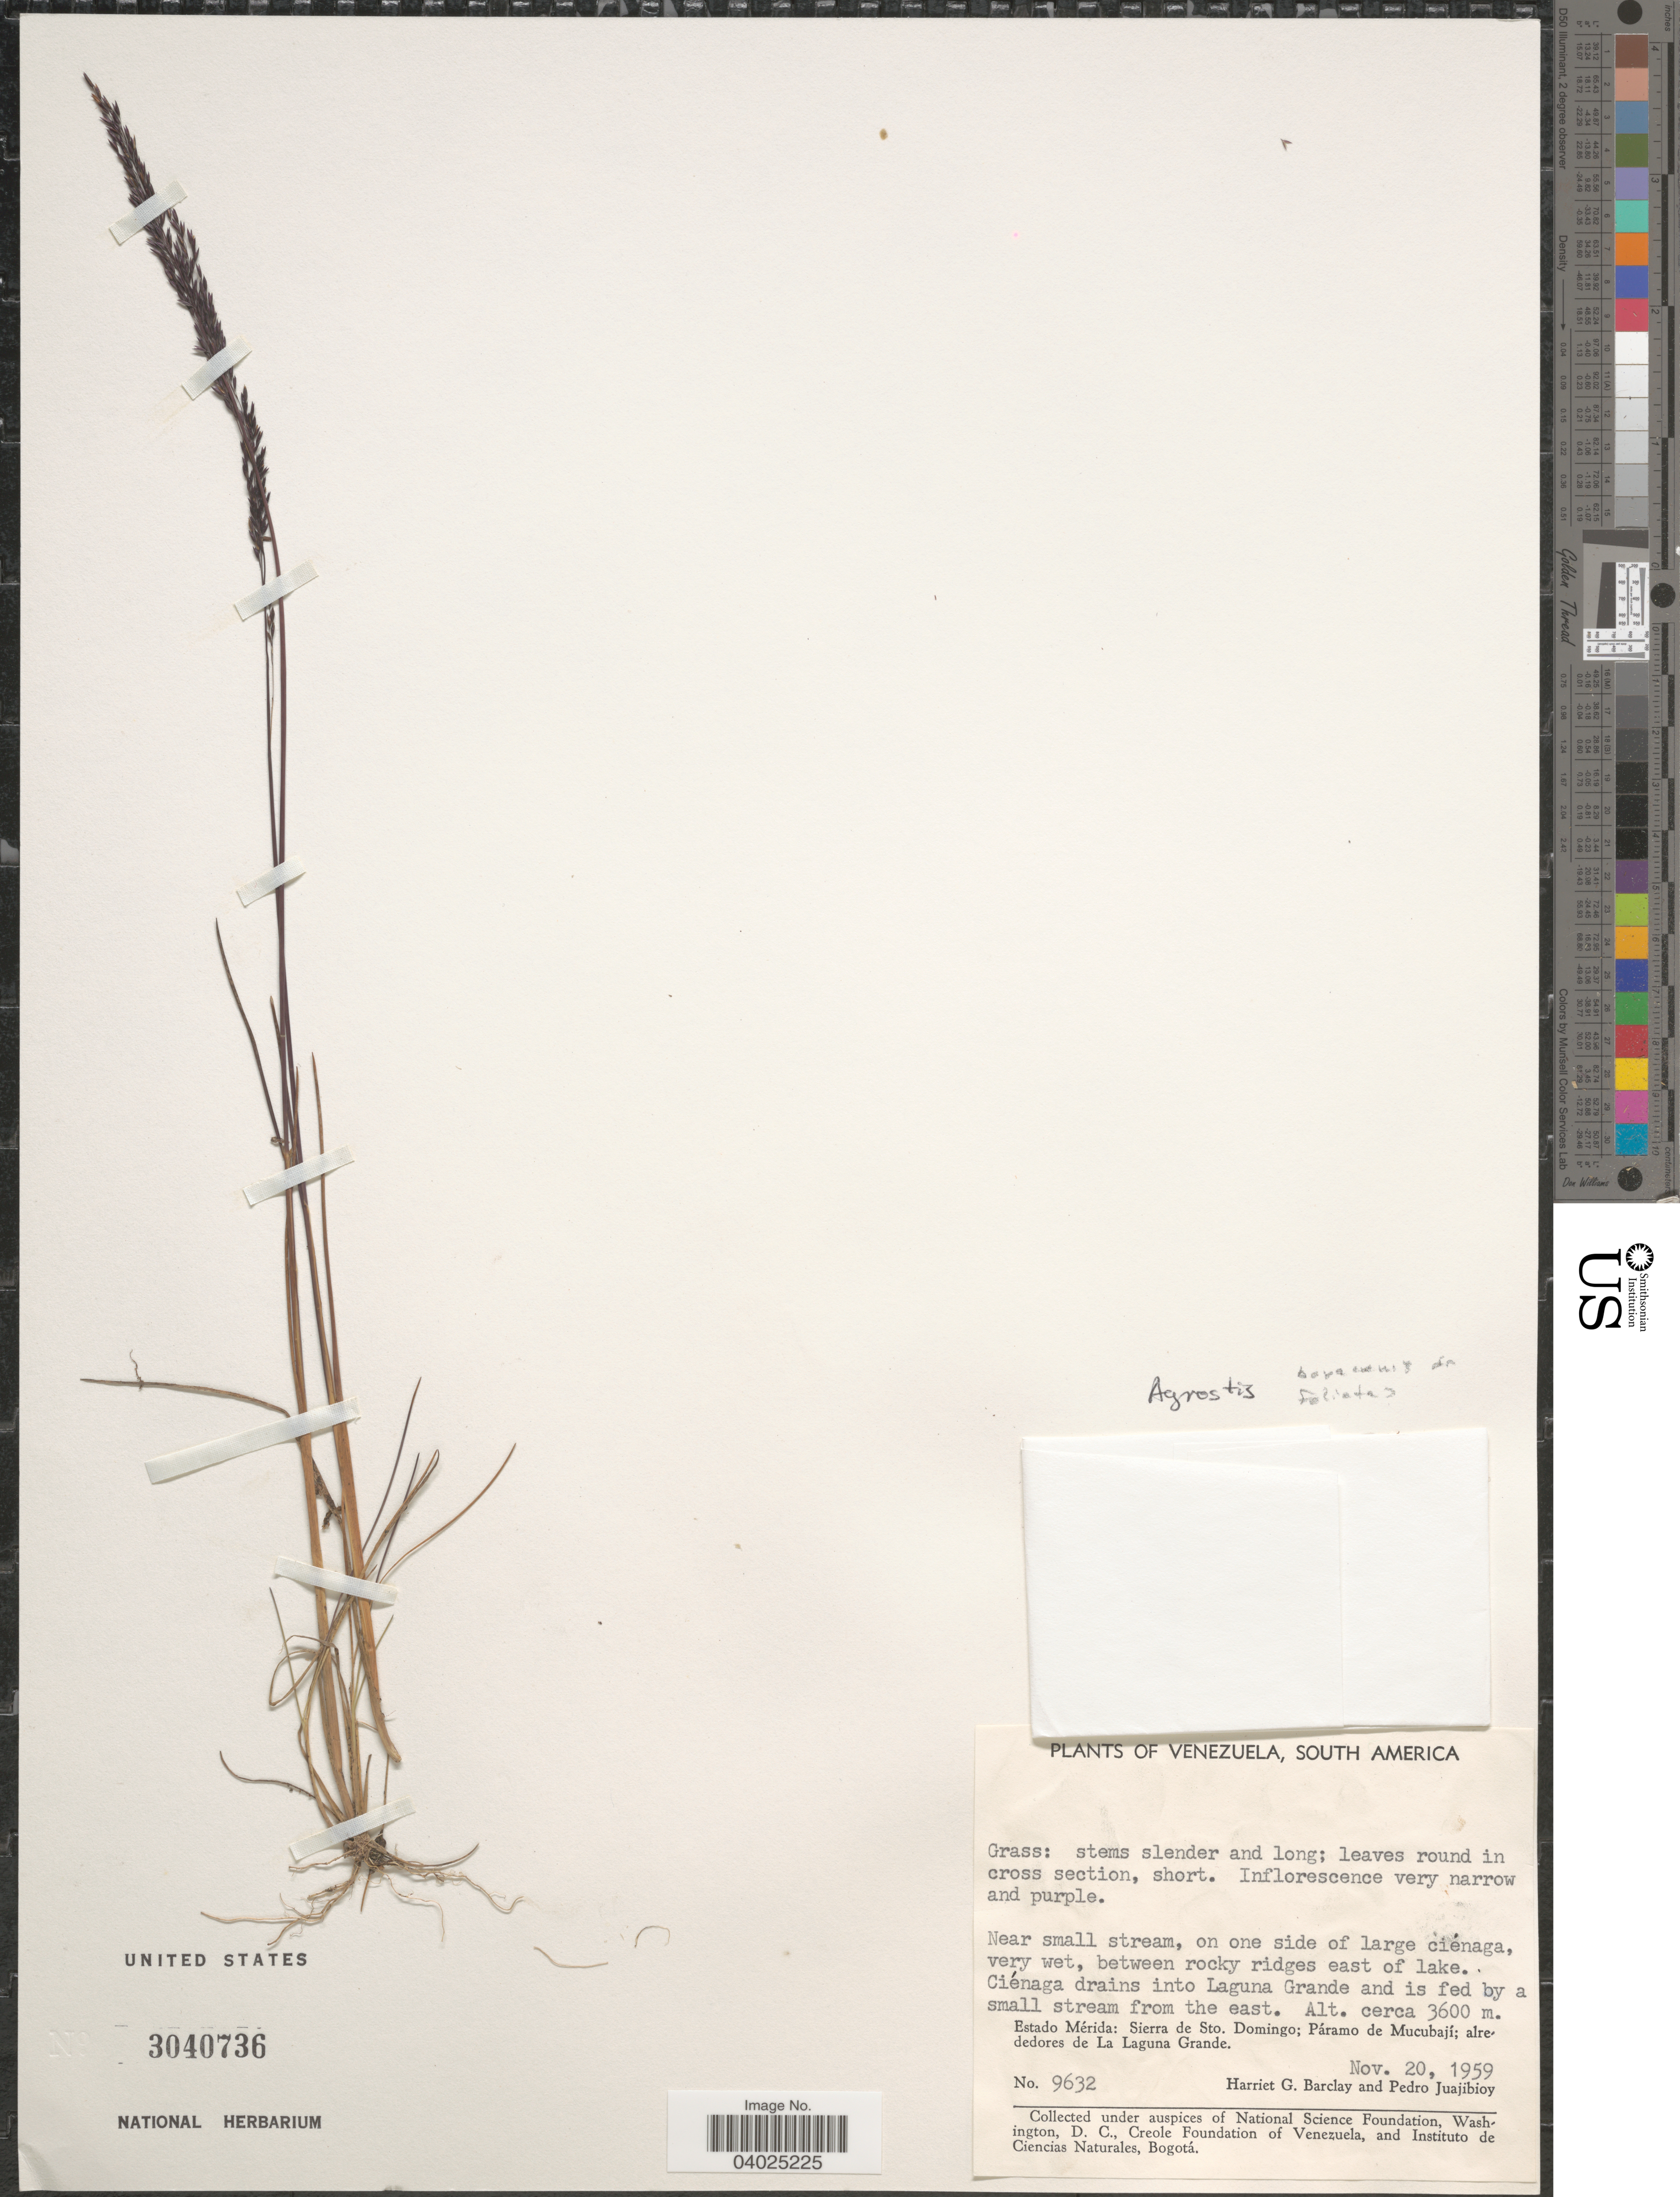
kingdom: Plantae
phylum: Tracheophyta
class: Liliopsida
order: Poales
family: Poaceae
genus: Agrostis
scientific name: Agrostis sp.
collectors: H. G. Barclay & P. Juajibioy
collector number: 9632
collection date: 1959-11-20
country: Venezuela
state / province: Merida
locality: Ciénaga drains into Laguna Grande and is fed by a small stream from the east. Sierra de Sto. Domingo; Páramo de Mucubají; alrededores de La Laguna Grande.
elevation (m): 3600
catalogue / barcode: US 3040736